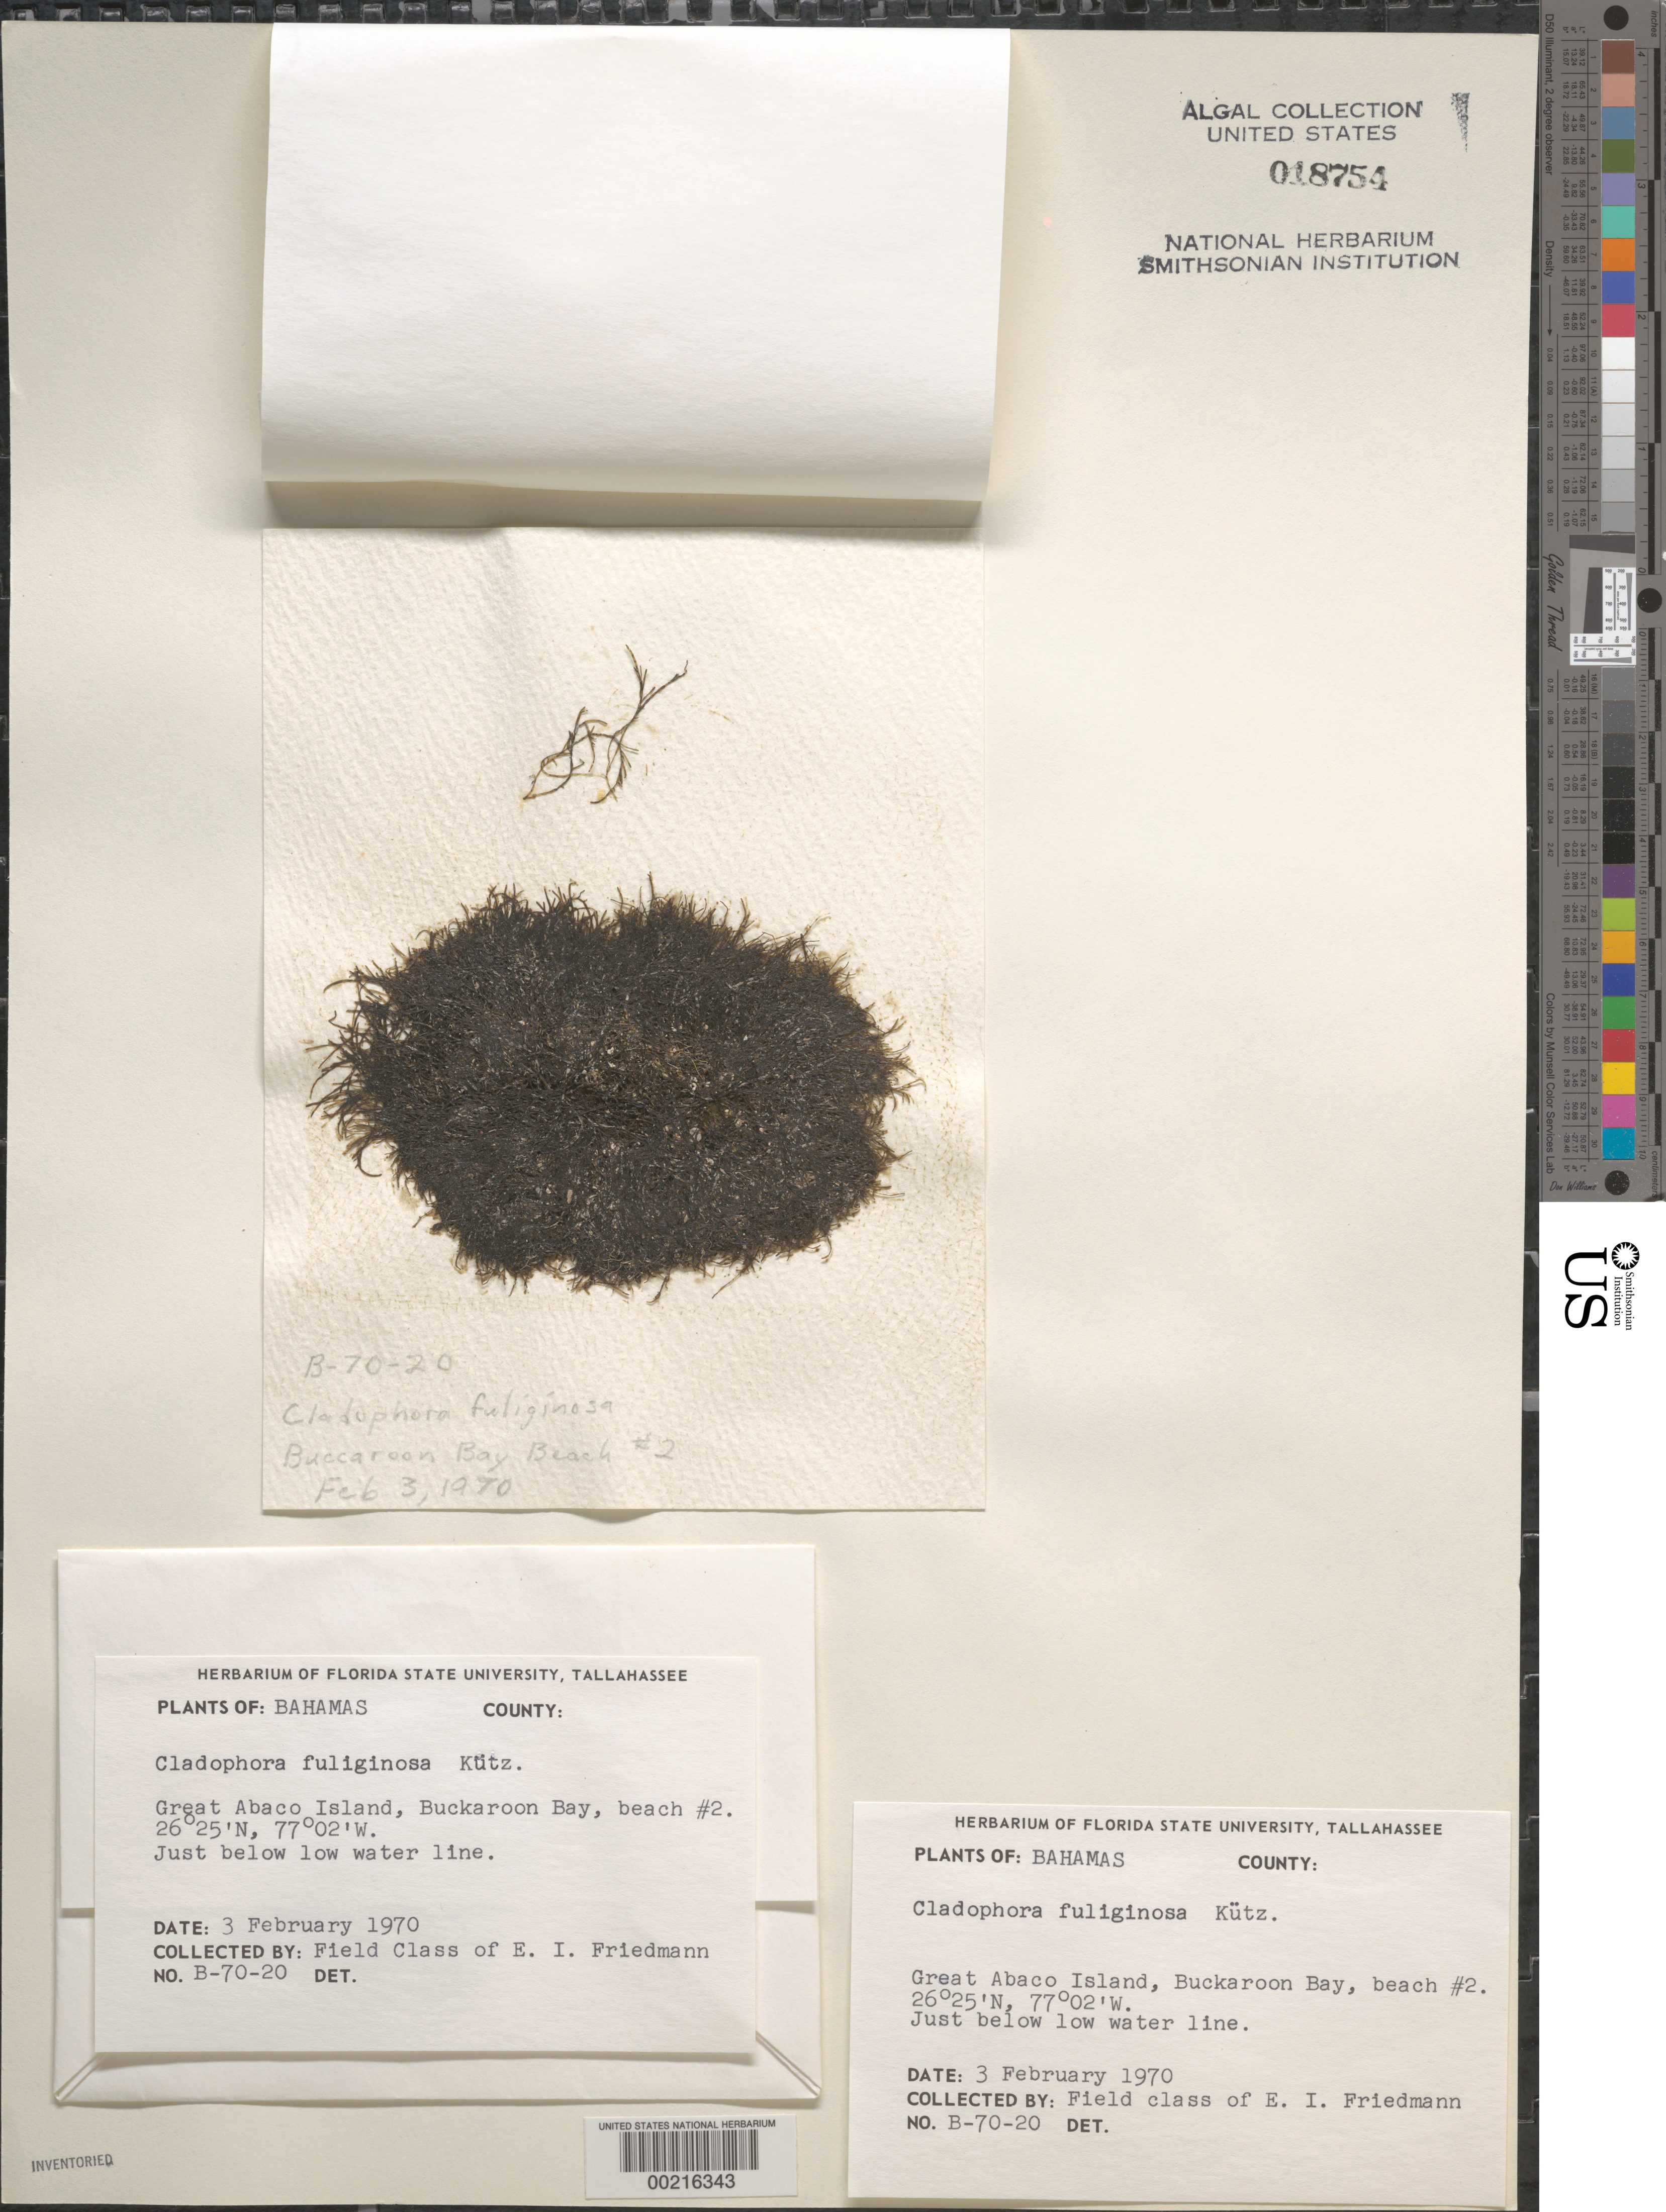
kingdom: Plantae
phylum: Chlorophyta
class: Ulvophyceae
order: Cladophorales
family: Cladophoraceae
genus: Cladophora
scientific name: Cladophora fuliginosa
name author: Kütz.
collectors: E. Friedmann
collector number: B-70-20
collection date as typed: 03 Feb 1970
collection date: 1970-02-03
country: Bahamas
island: Great Abaco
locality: Buckaroon Bay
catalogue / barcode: US 18754